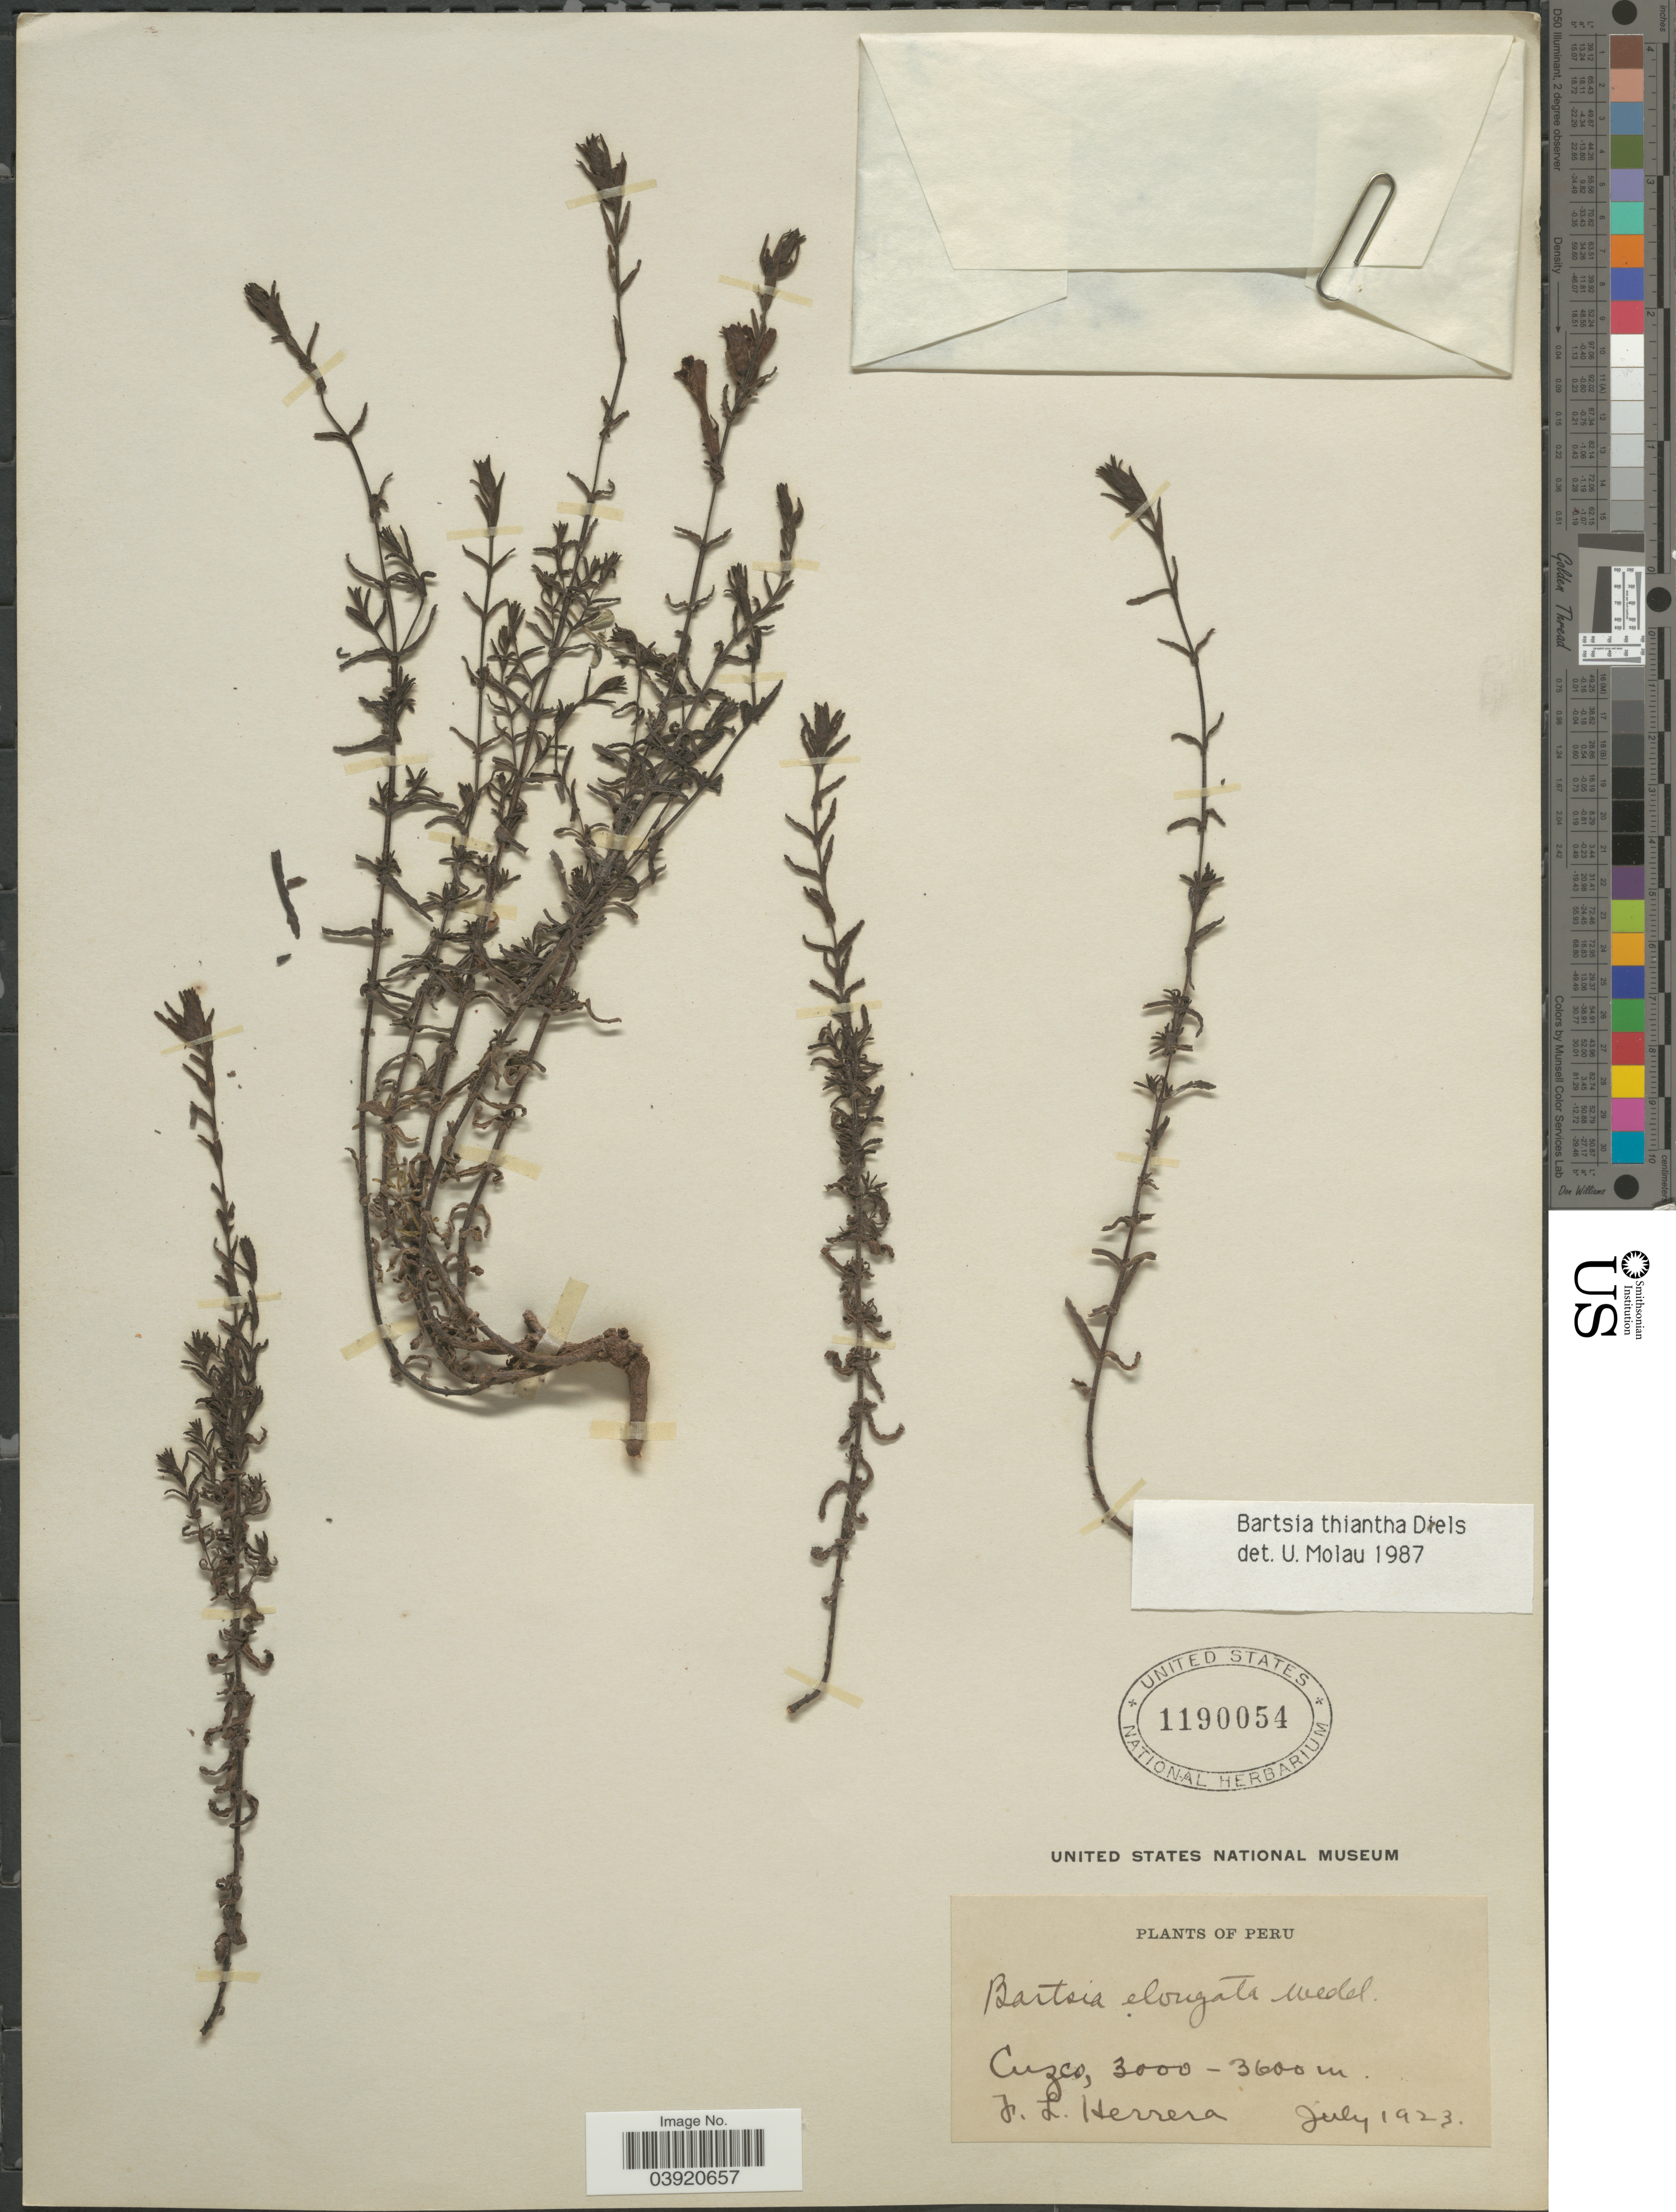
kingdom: Plantae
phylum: Tracheophyta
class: Magnoliopsida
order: Lamiales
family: Orobanchaceae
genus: Bartsia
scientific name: Bartsia thiantha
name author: Diels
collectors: F. L. Herrera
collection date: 1923-07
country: Peru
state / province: Cusco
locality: Cuzco.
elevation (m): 3000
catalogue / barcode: US 1190054